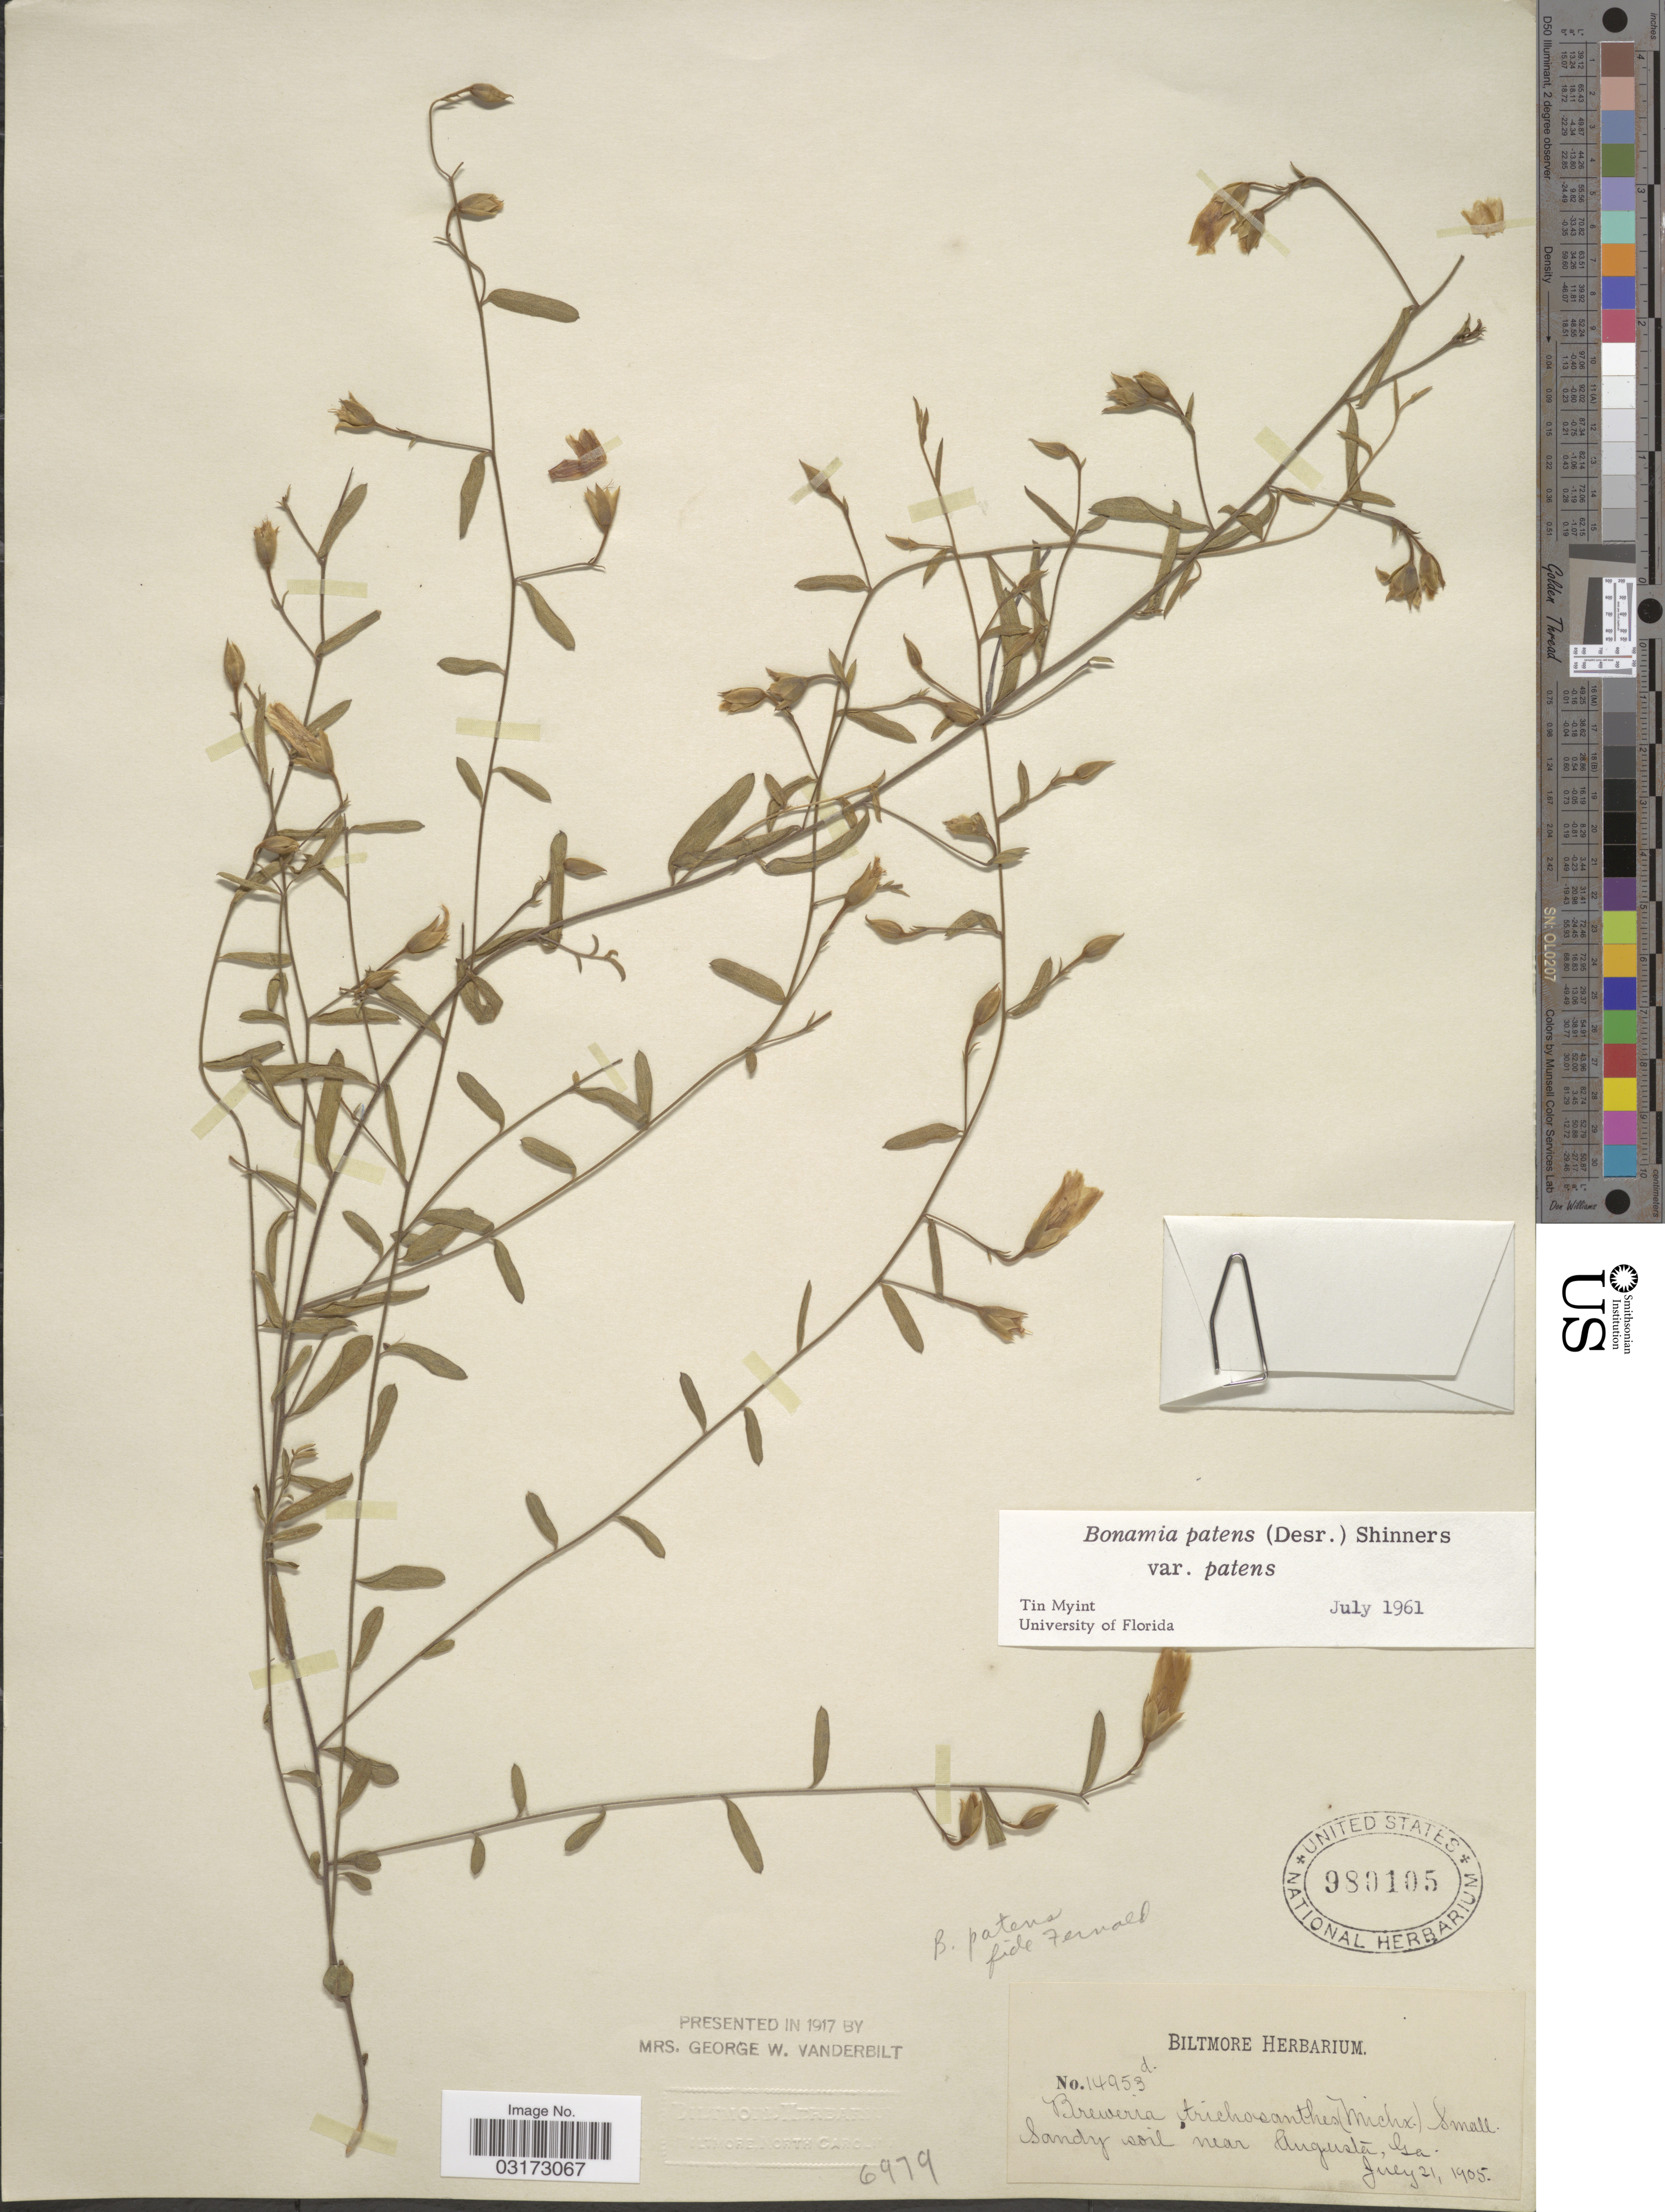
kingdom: Plantae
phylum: Tracheophyta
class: Magnoliopsida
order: Solanales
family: Convolvulaceae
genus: Stylisma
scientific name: Stylisma patens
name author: (Desr.) Myint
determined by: Strong, Mark T., (BOT), Smithsonian Institution - National Museum of Natural History (UNITED STATES)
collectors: ex herb. Biltmore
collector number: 14953d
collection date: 1905-07-21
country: United States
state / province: Georgia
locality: Near Augusta, Ga.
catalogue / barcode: US 980105